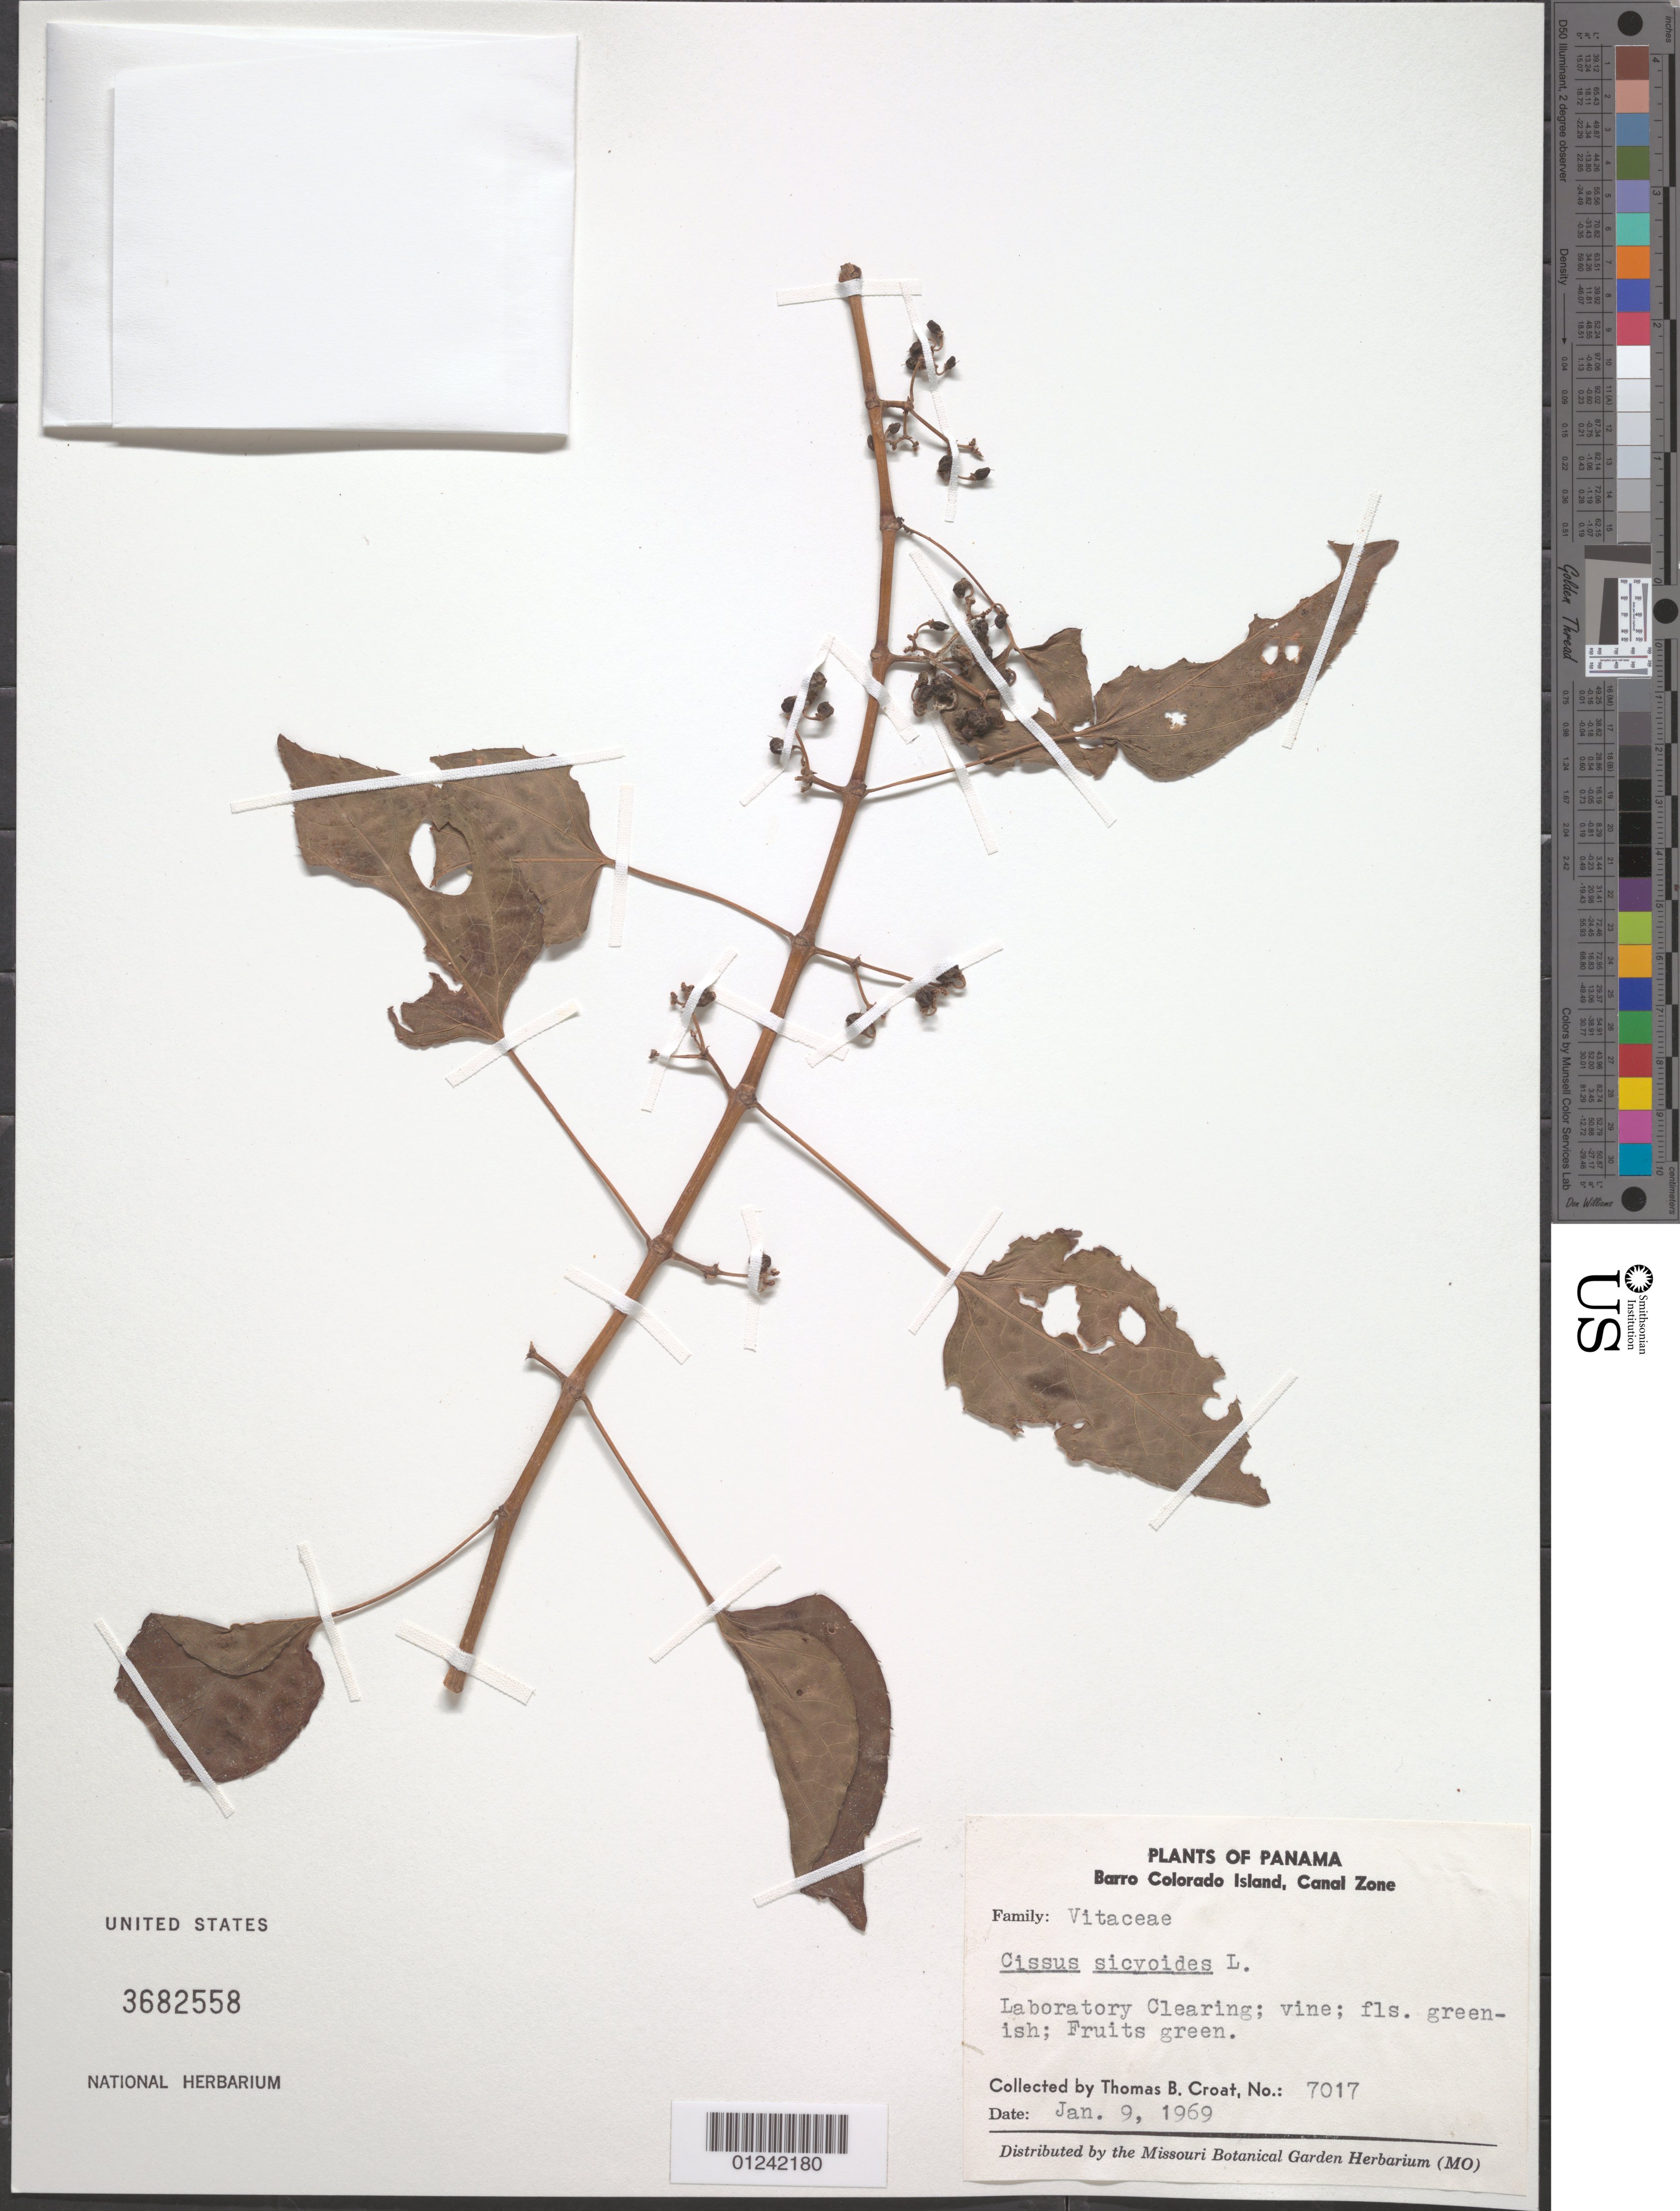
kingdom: Plantae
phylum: Tracheophyta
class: Magnoliopsida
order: Vitales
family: Vitaceae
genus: Cissus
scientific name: Cissus sicyoides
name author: L.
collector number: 7017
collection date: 1969-01-09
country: Panama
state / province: Panamá Oeste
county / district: Canal Zone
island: Barro Colorado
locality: Barro Colorado Island, Canal Zone. Laboratory clearing.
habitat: Laboratory clearing.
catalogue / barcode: US 3682558